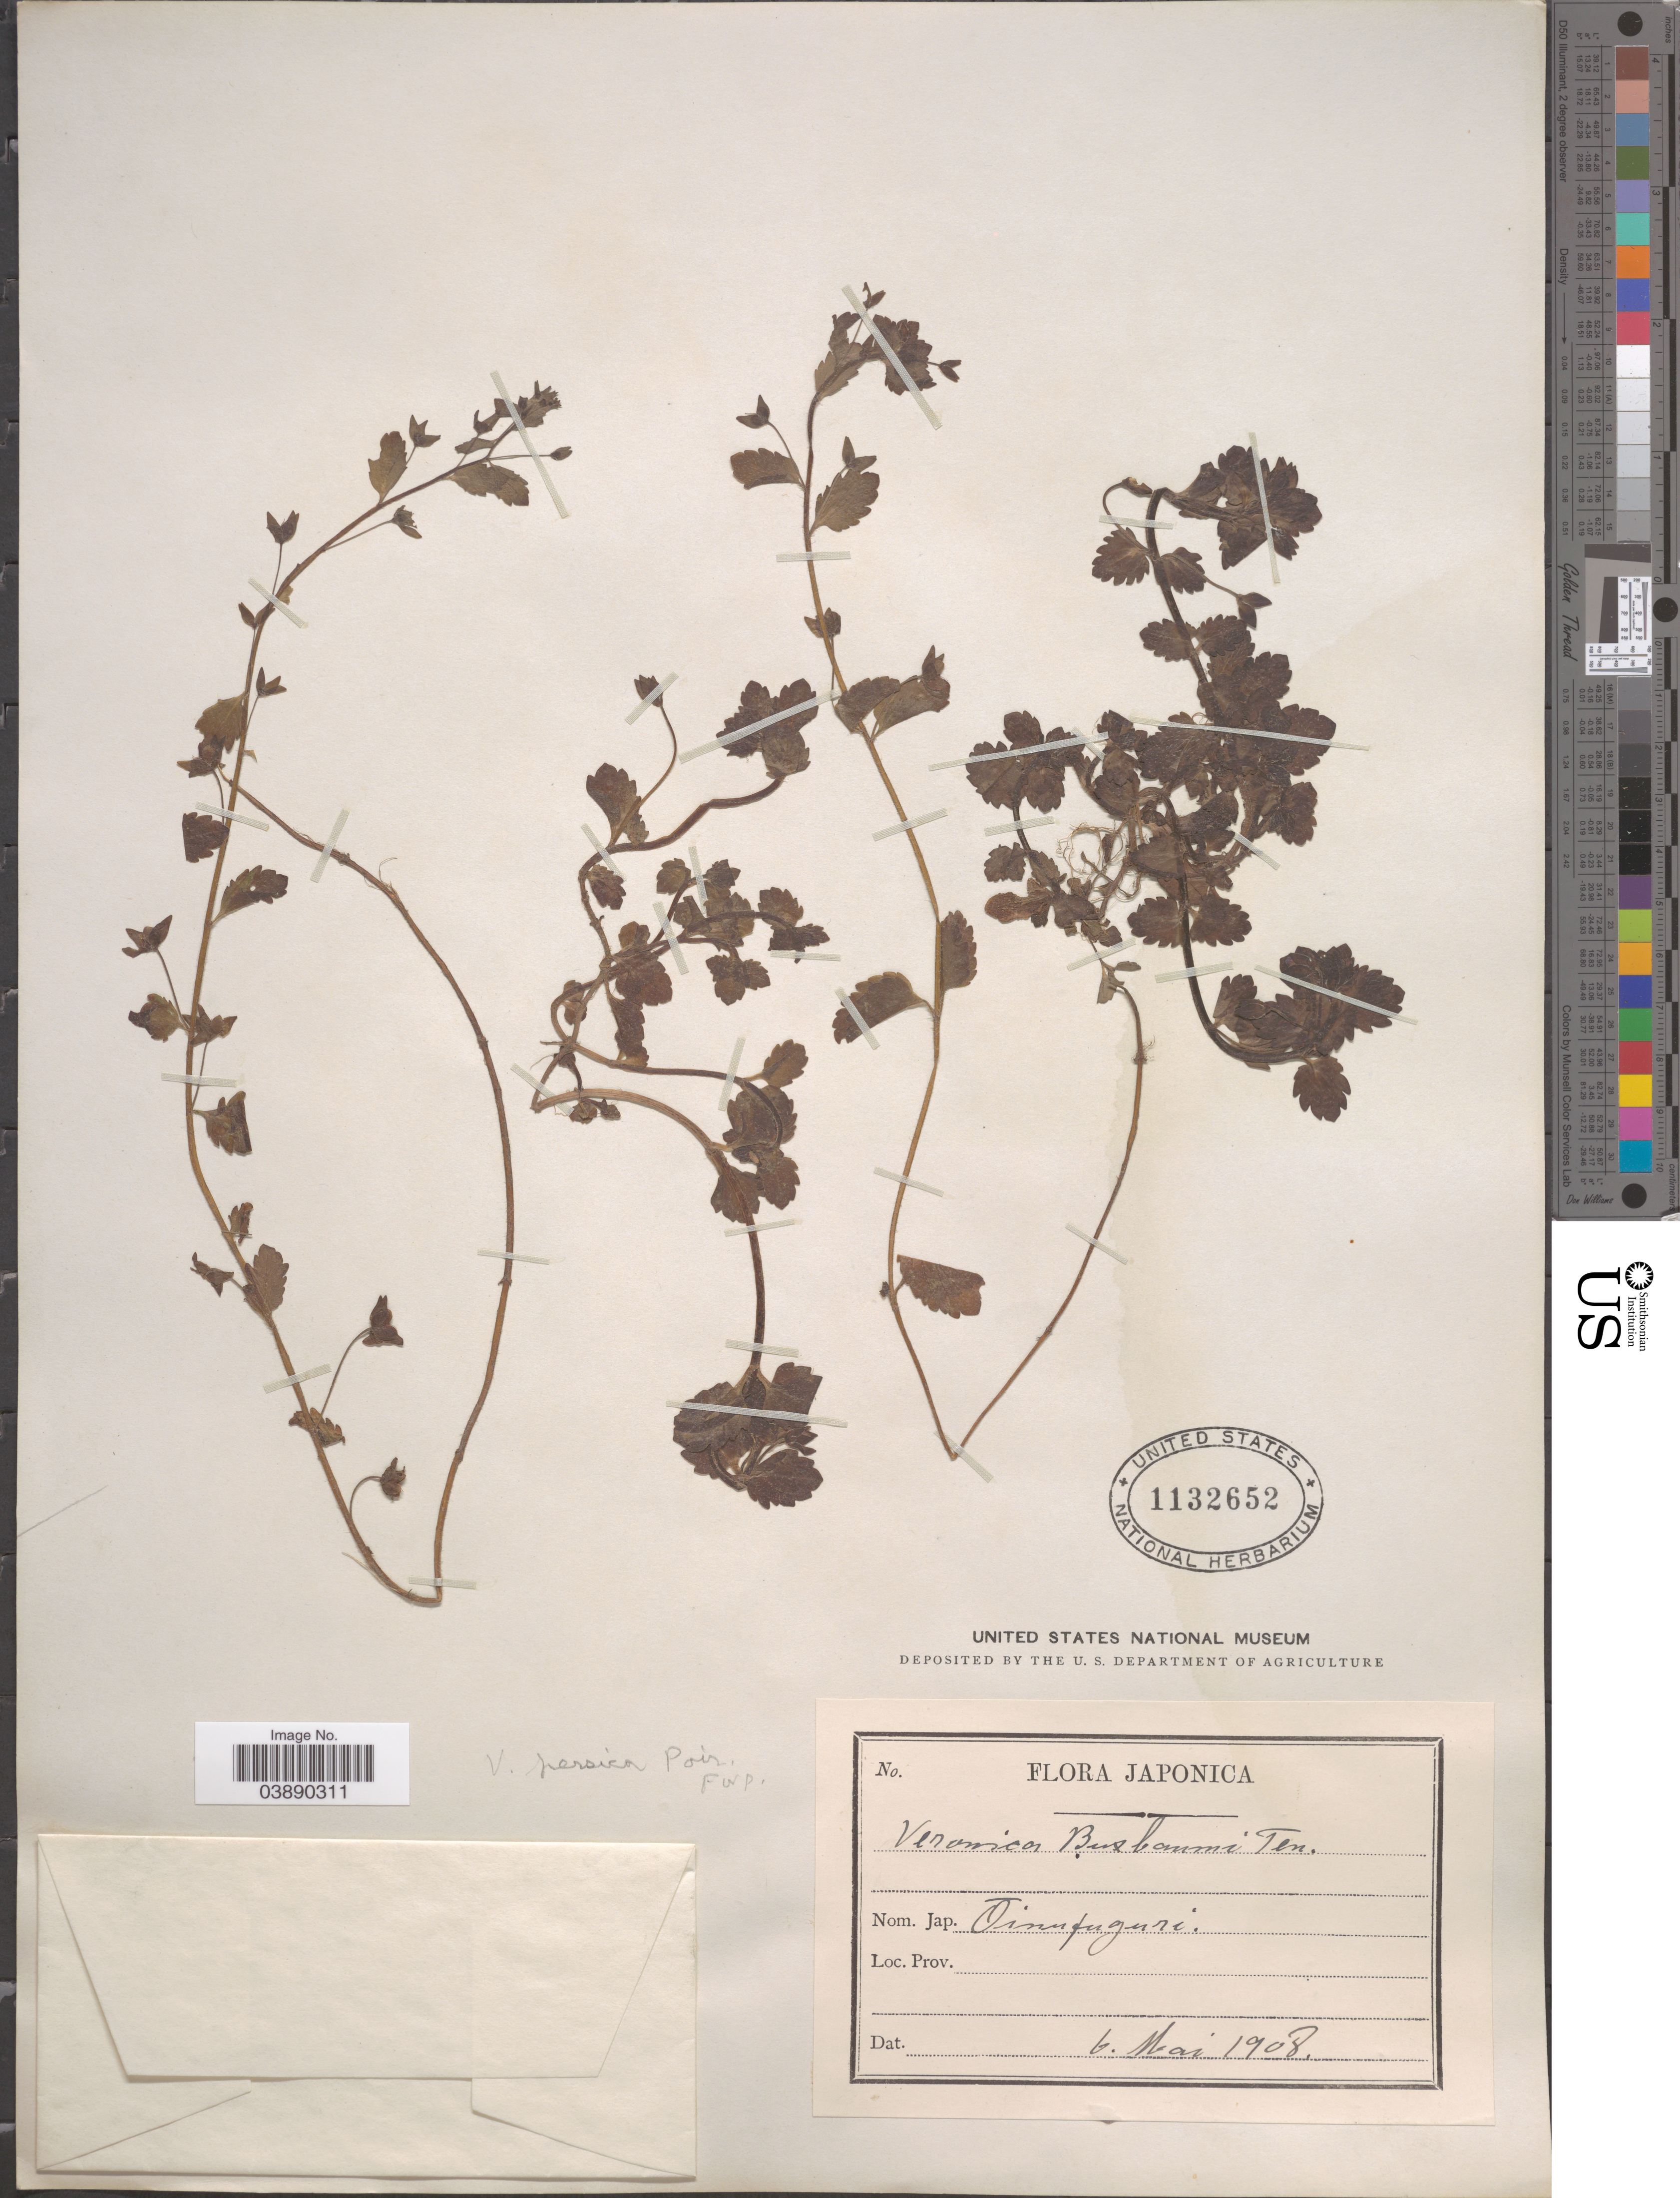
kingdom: Plantae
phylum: Tracheophyta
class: Magnoliopsida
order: Lamiales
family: Plantaginaceae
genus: Veronica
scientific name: Veronica persica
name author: Poir.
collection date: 1908-05-06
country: Japan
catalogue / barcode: US 1132652